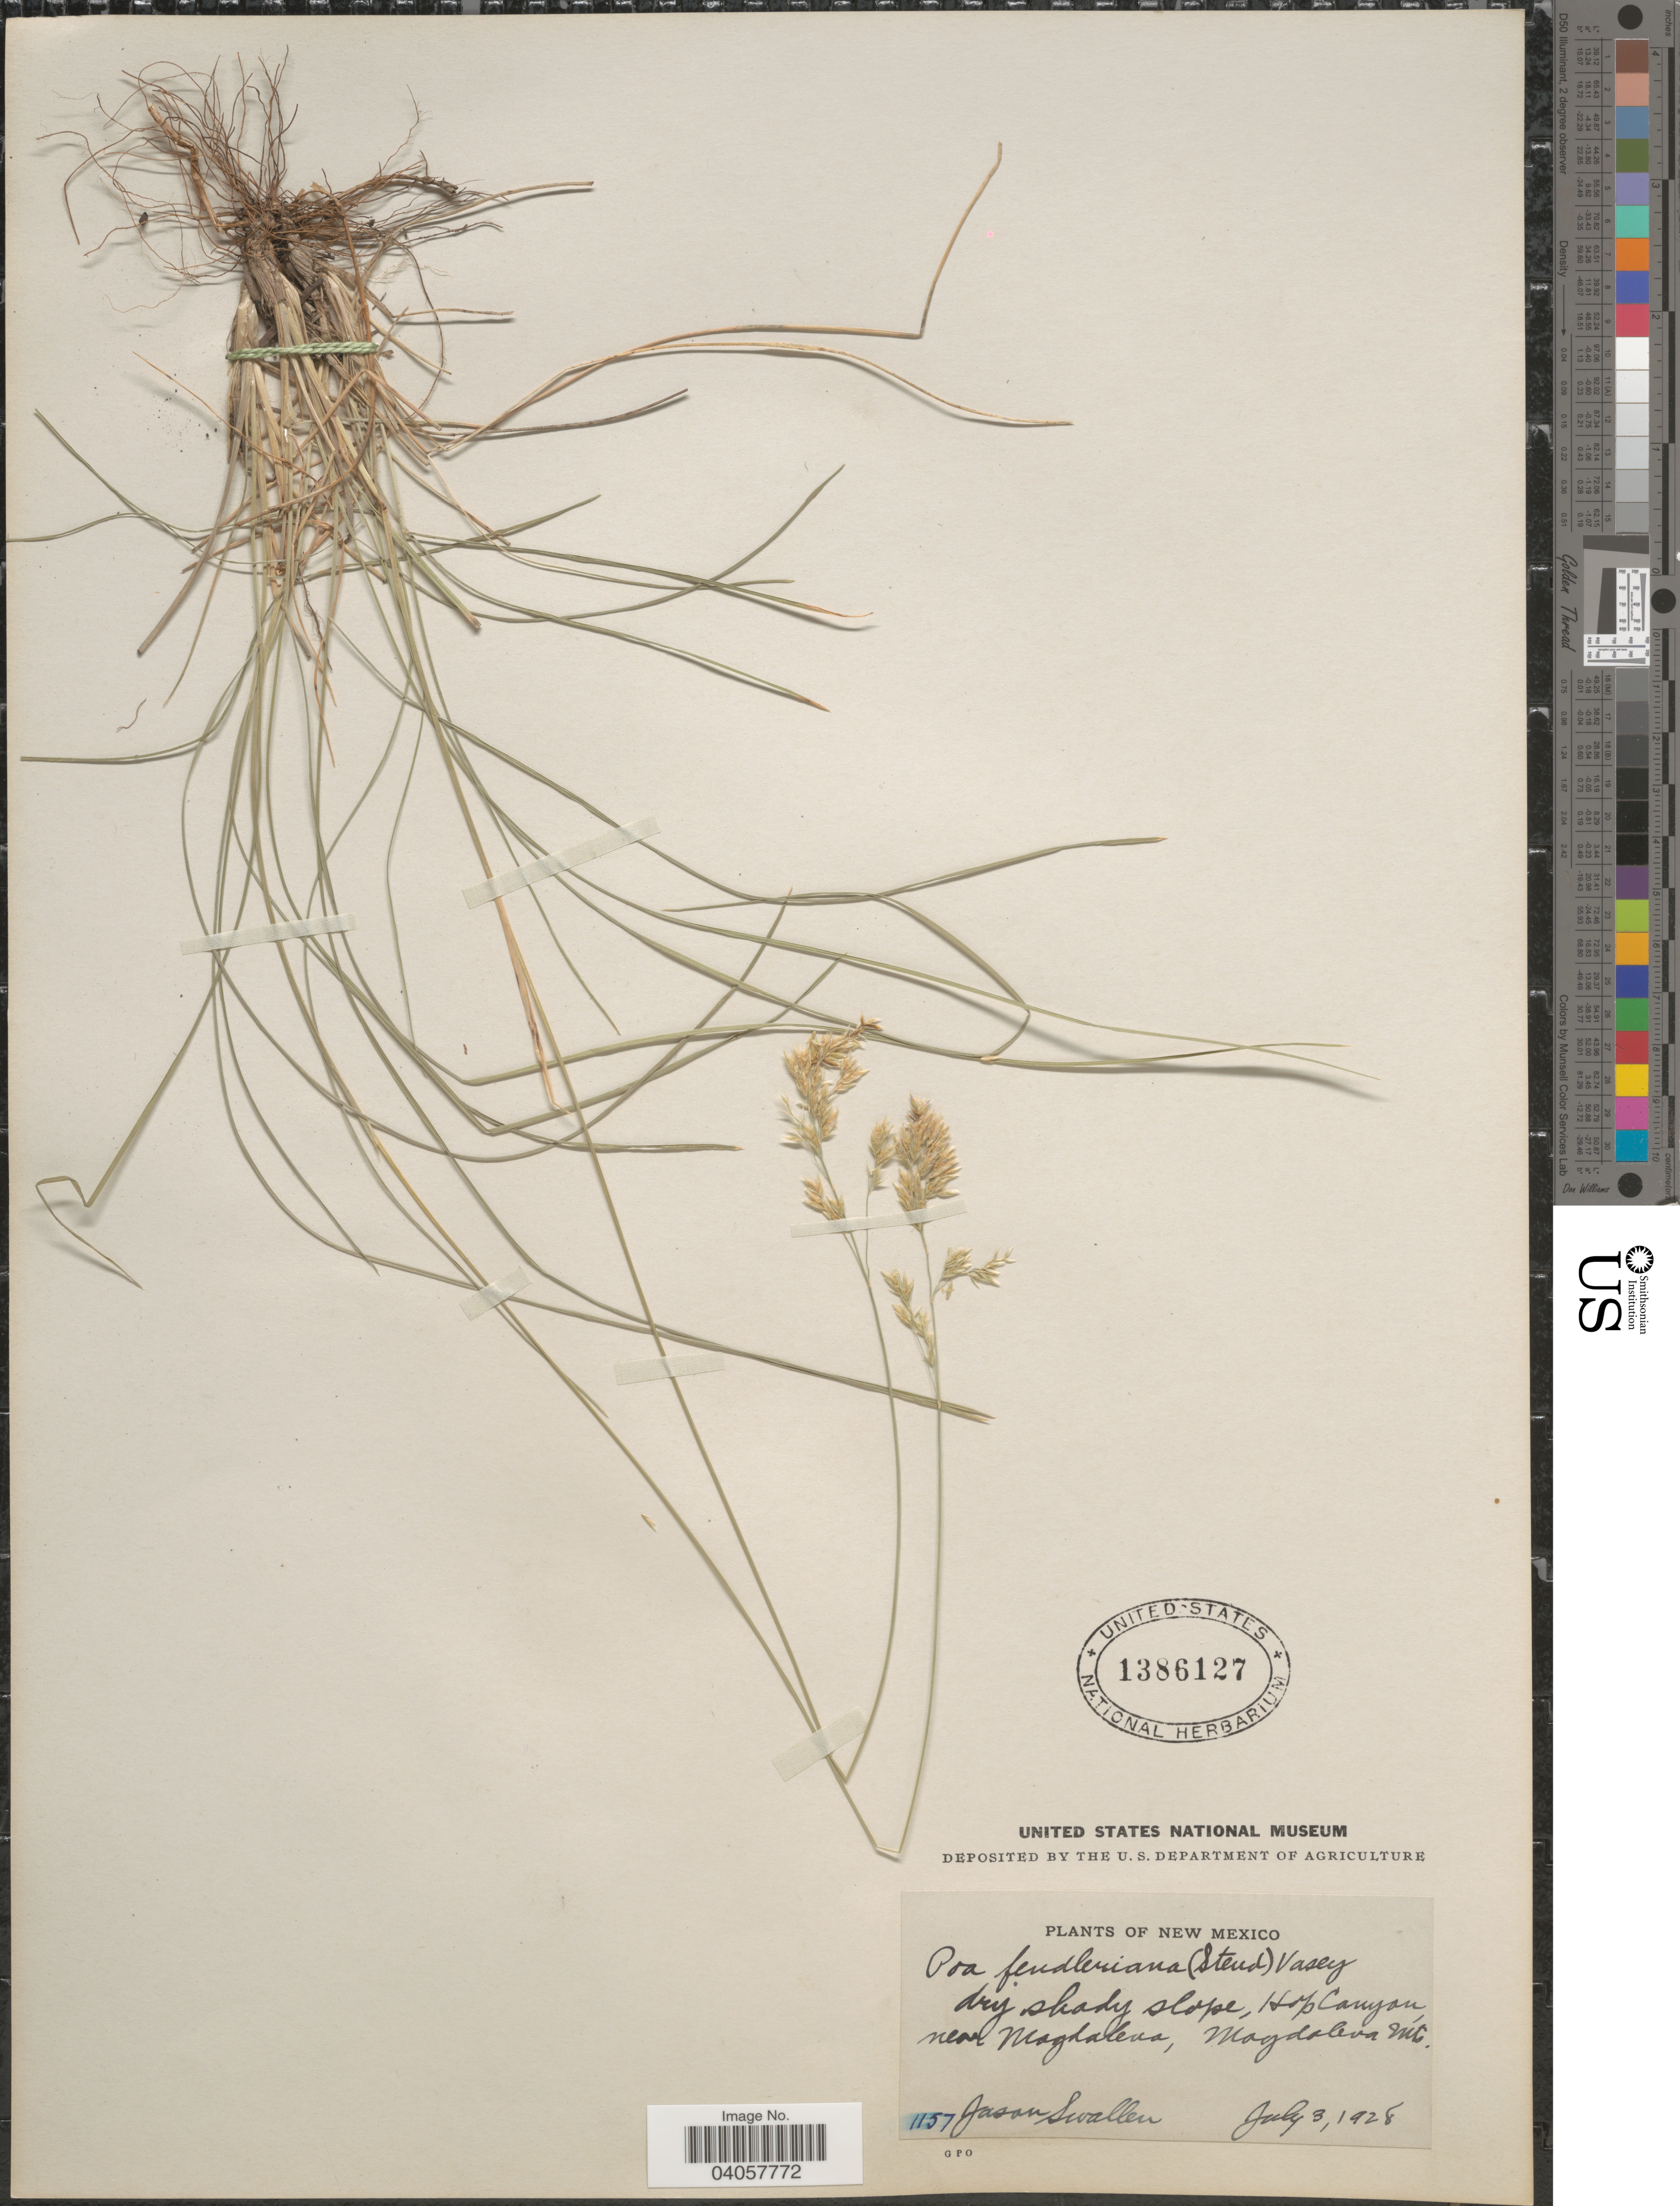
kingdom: Plantae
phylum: Tracheophyta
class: Liliopsida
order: Poales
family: Poaceae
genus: Poa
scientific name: Poa fendleriana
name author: (Steud.) Vasey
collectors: J. R. Swallen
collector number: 1157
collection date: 1928-07-03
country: United States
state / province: New Mexico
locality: Shady slope, Hop Canyon, near Magdalena, Magdalena Mts.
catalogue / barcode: US 1386127